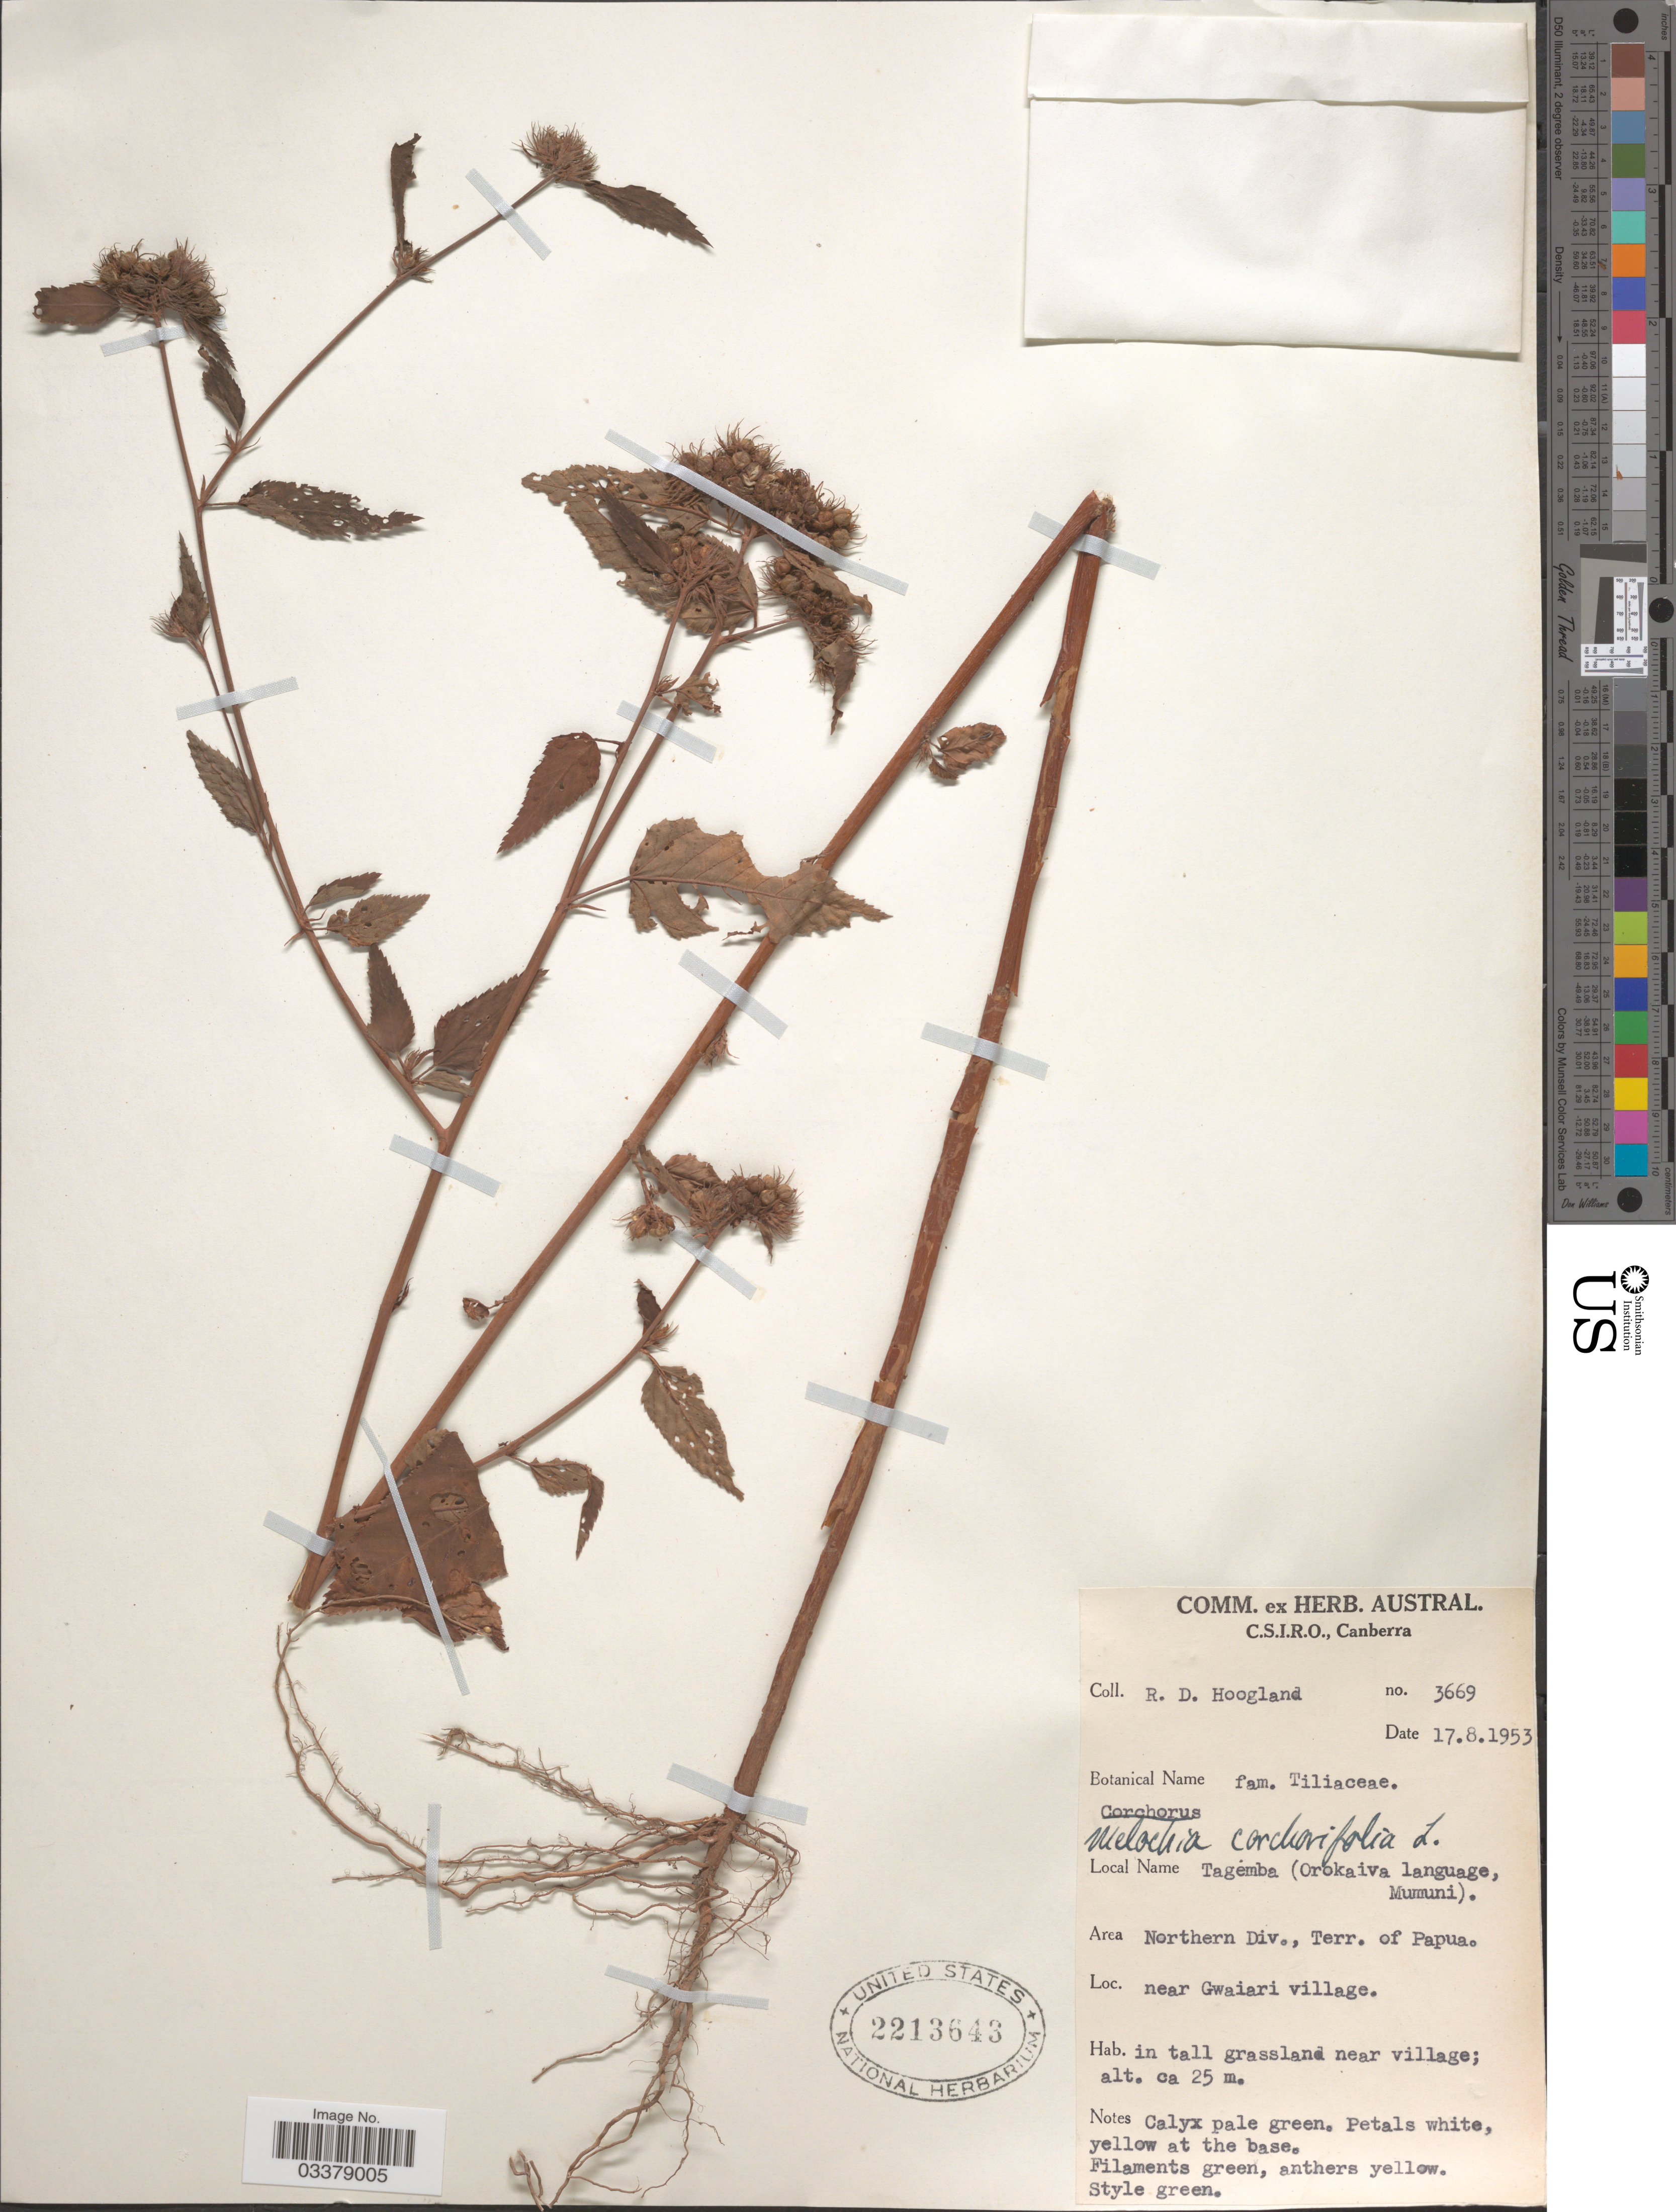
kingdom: Plantae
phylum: Tracheophyta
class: Magnoliopsida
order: Malvales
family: Malvaceae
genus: Melochia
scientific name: Melochia corchorifolia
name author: L.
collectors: R. D. Hoogland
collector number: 3669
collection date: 1953-08-17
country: Papua New Guinea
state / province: Northern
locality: Northen Div., Terr. of Papua. Near Gwaiari village.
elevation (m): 25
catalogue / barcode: US 2213643